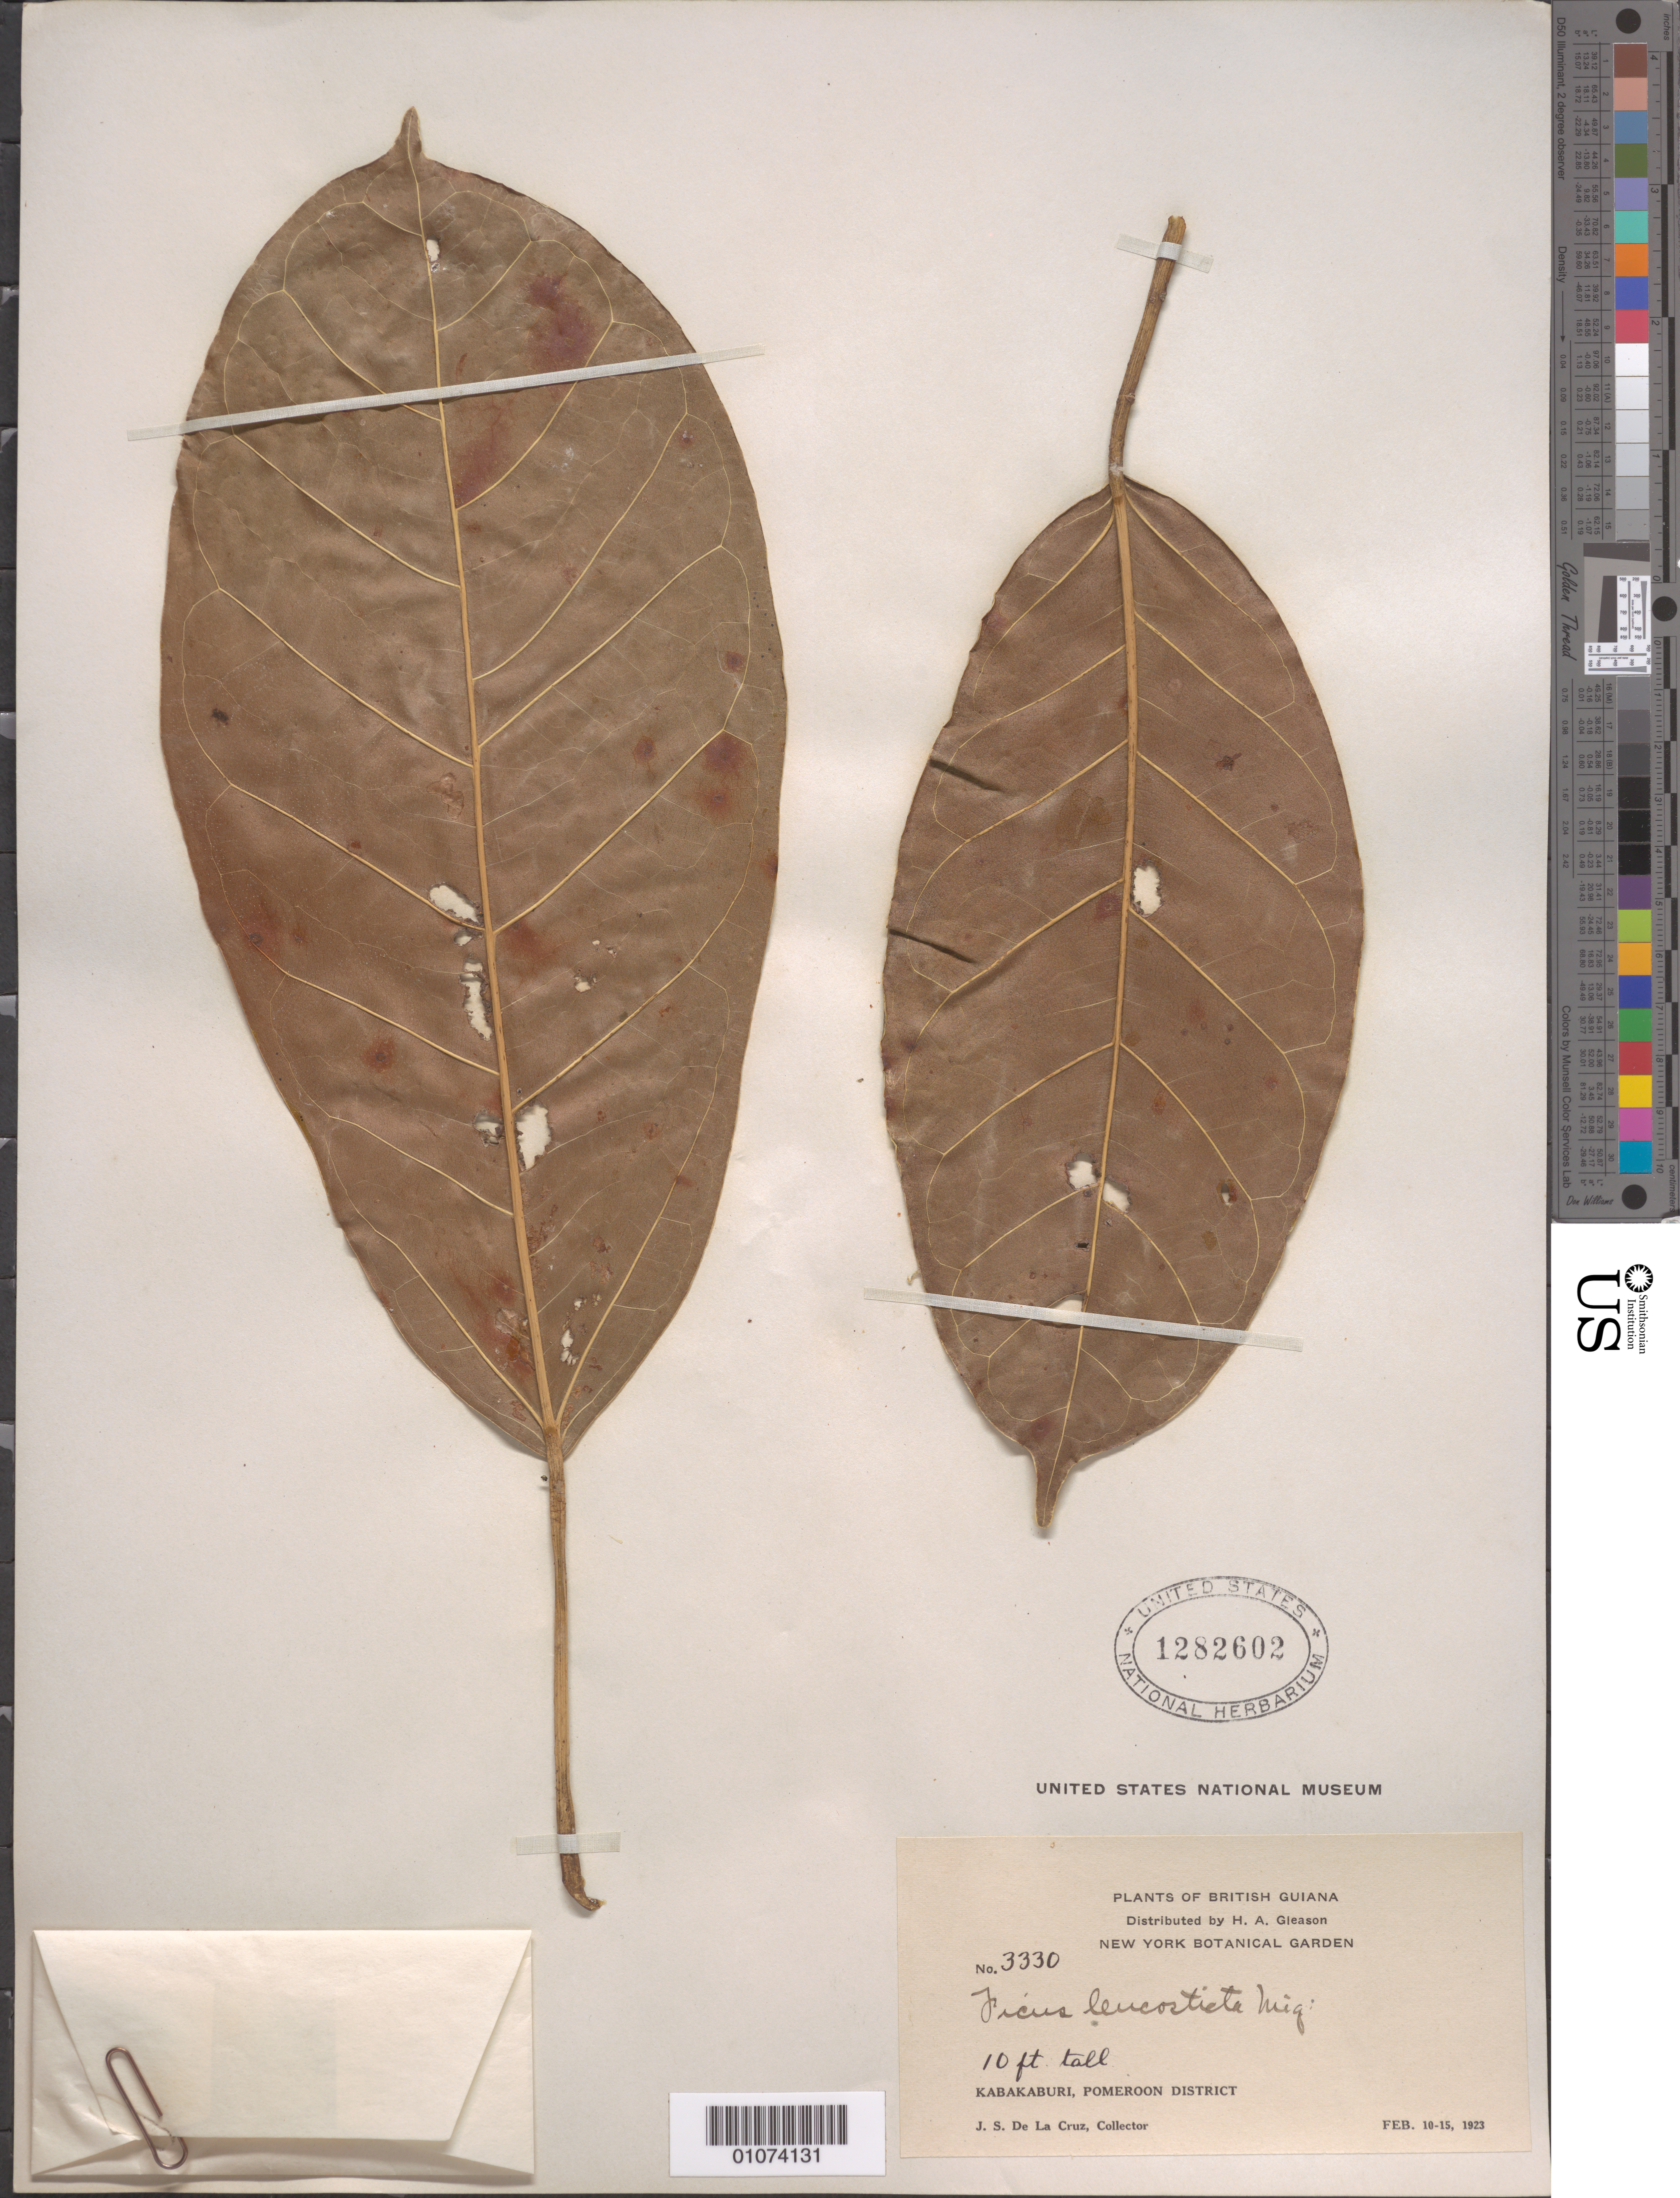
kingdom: Plantae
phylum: Tracheophyta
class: Magnoliopsida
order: Rosales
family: Moraceae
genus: Ficus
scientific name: Ficus leucosticta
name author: Miq.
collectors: J. S. de la Cruz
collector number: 3330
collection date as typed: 10-Feb-23 to 15-Feb-23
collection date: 1923-02-10/1923-02-15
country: Guyana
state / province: Pomeroon-Supenaam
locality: Kabakaburi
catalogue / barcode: US 1282602